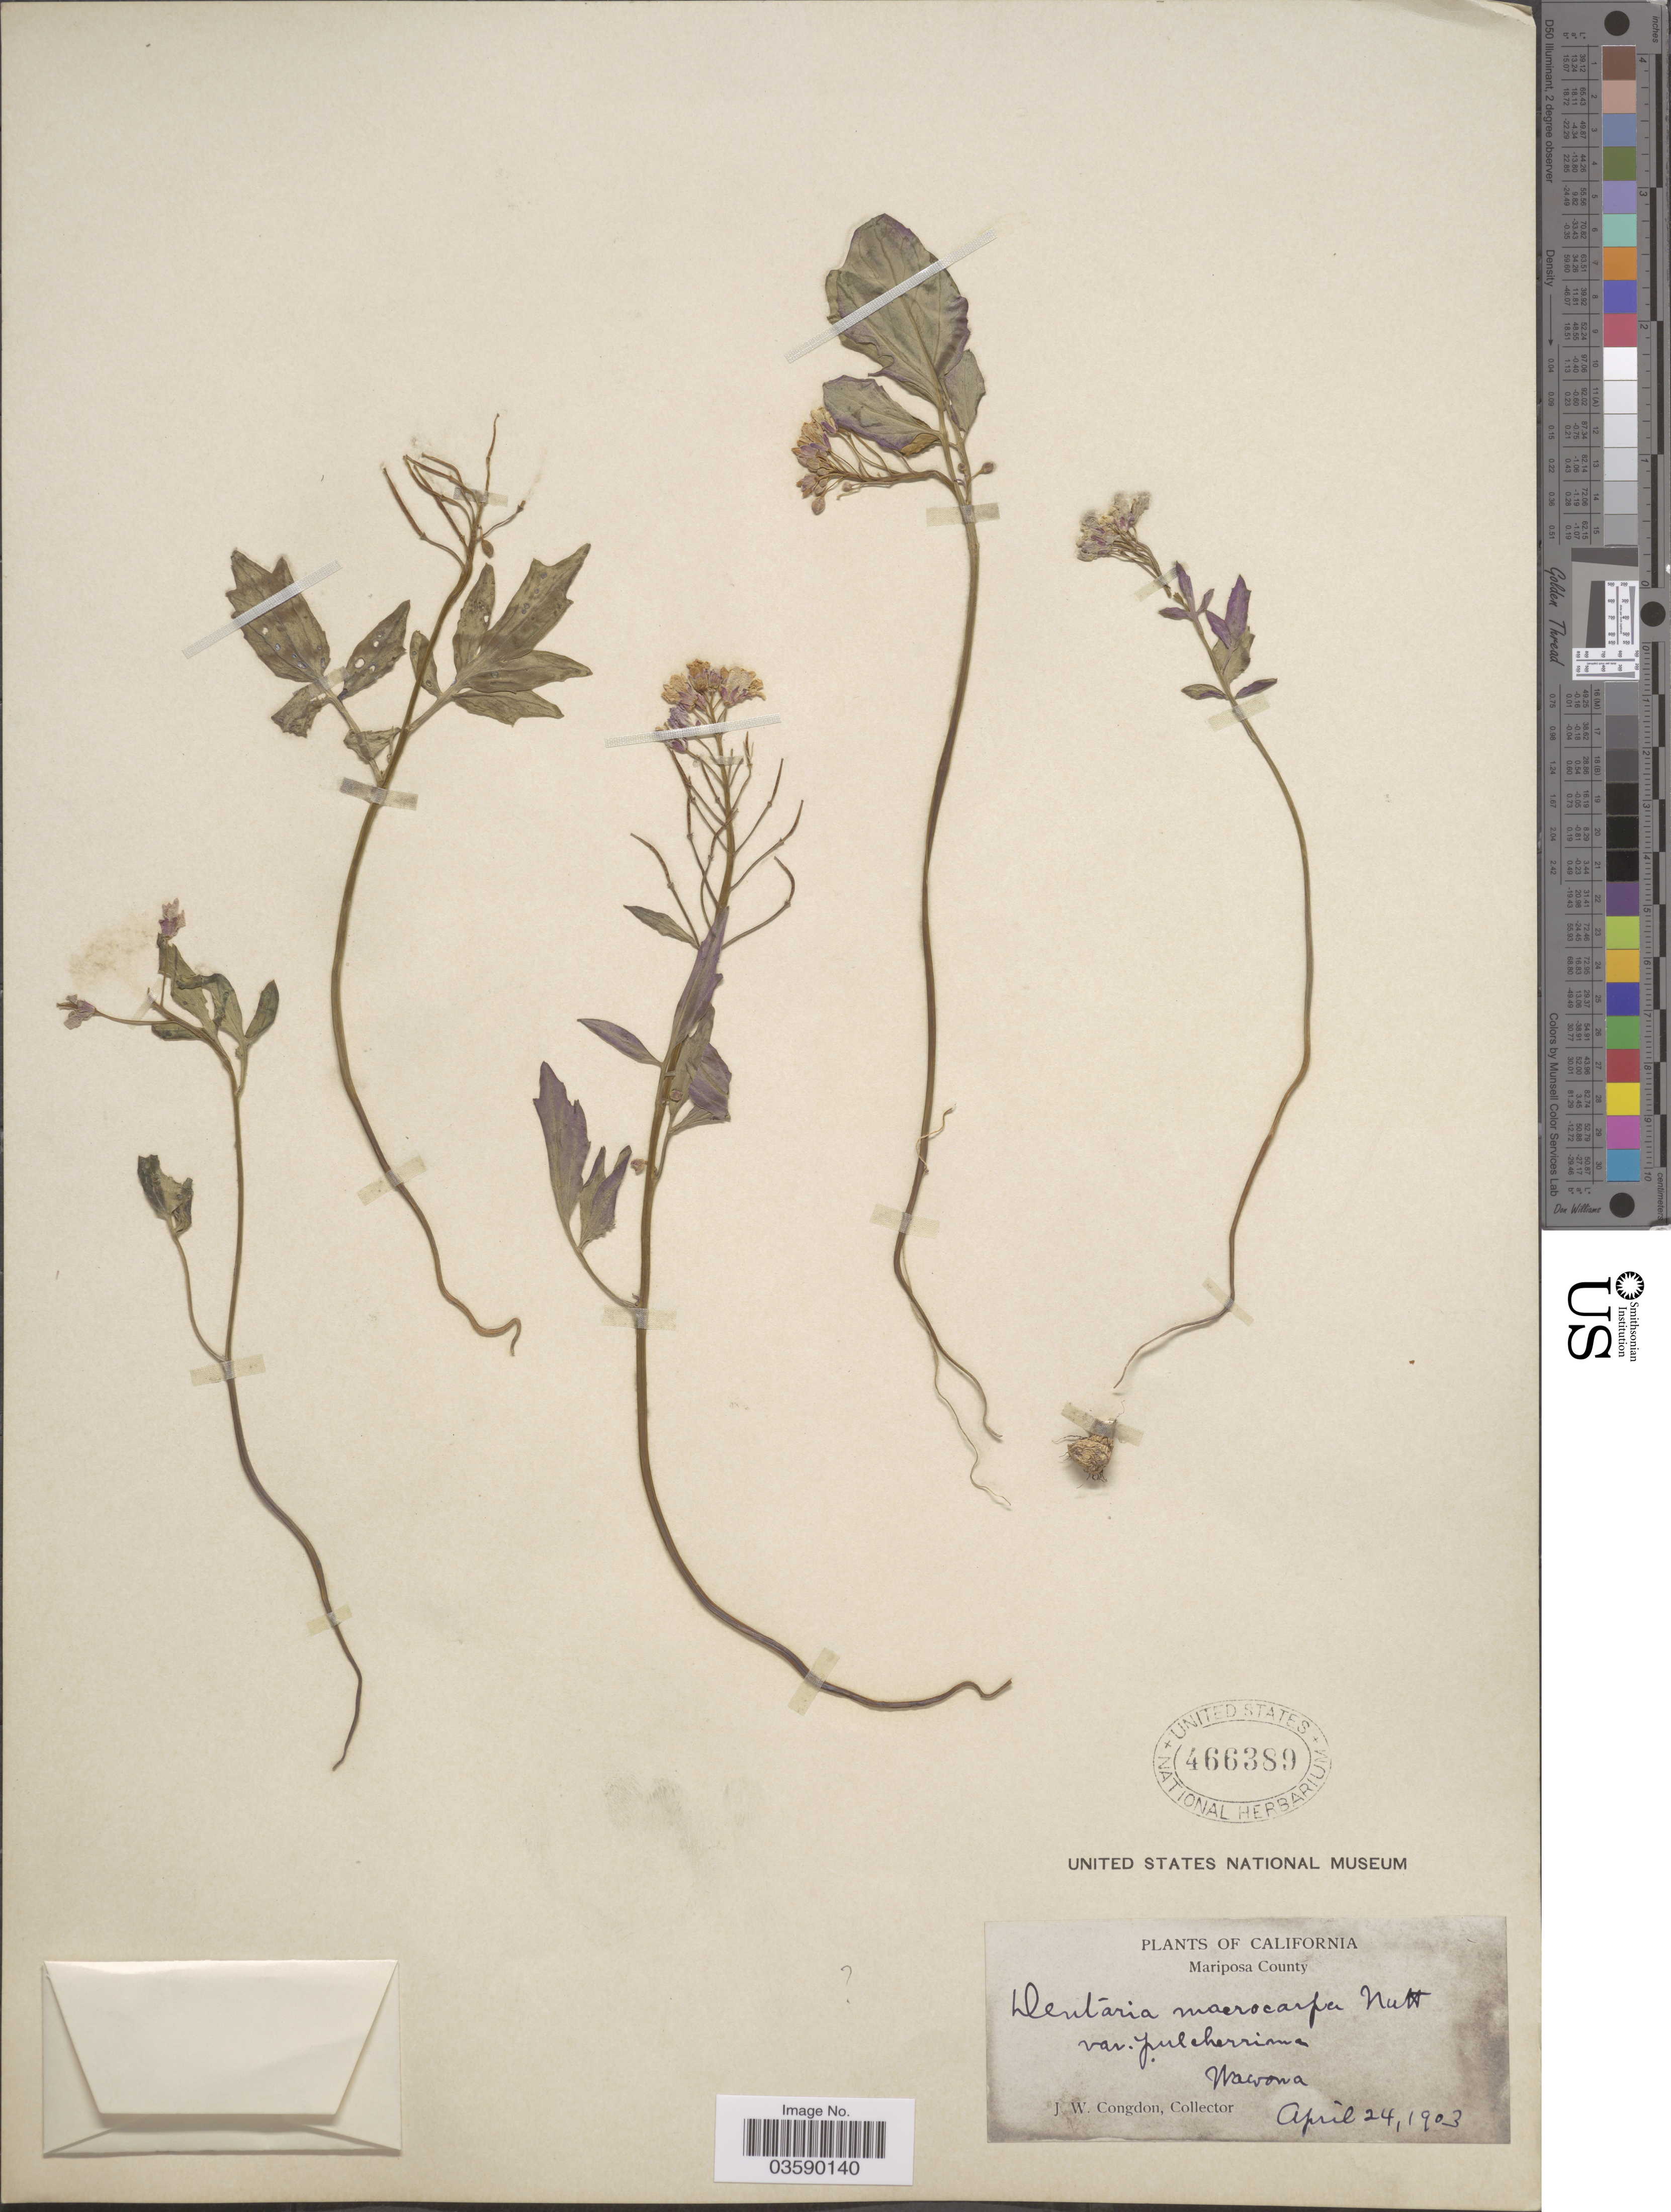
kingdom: Plantae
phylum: Tracheophyta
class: Magnoliopsida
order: Brassicales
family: Brassicaceae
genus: Cardamine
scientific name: Cardamine sp.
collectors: J. W. Congdon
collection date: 1903-04-24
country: United States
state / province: California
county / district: Mariposa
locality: Mariposa County. Wawona.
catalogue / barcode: US 466389